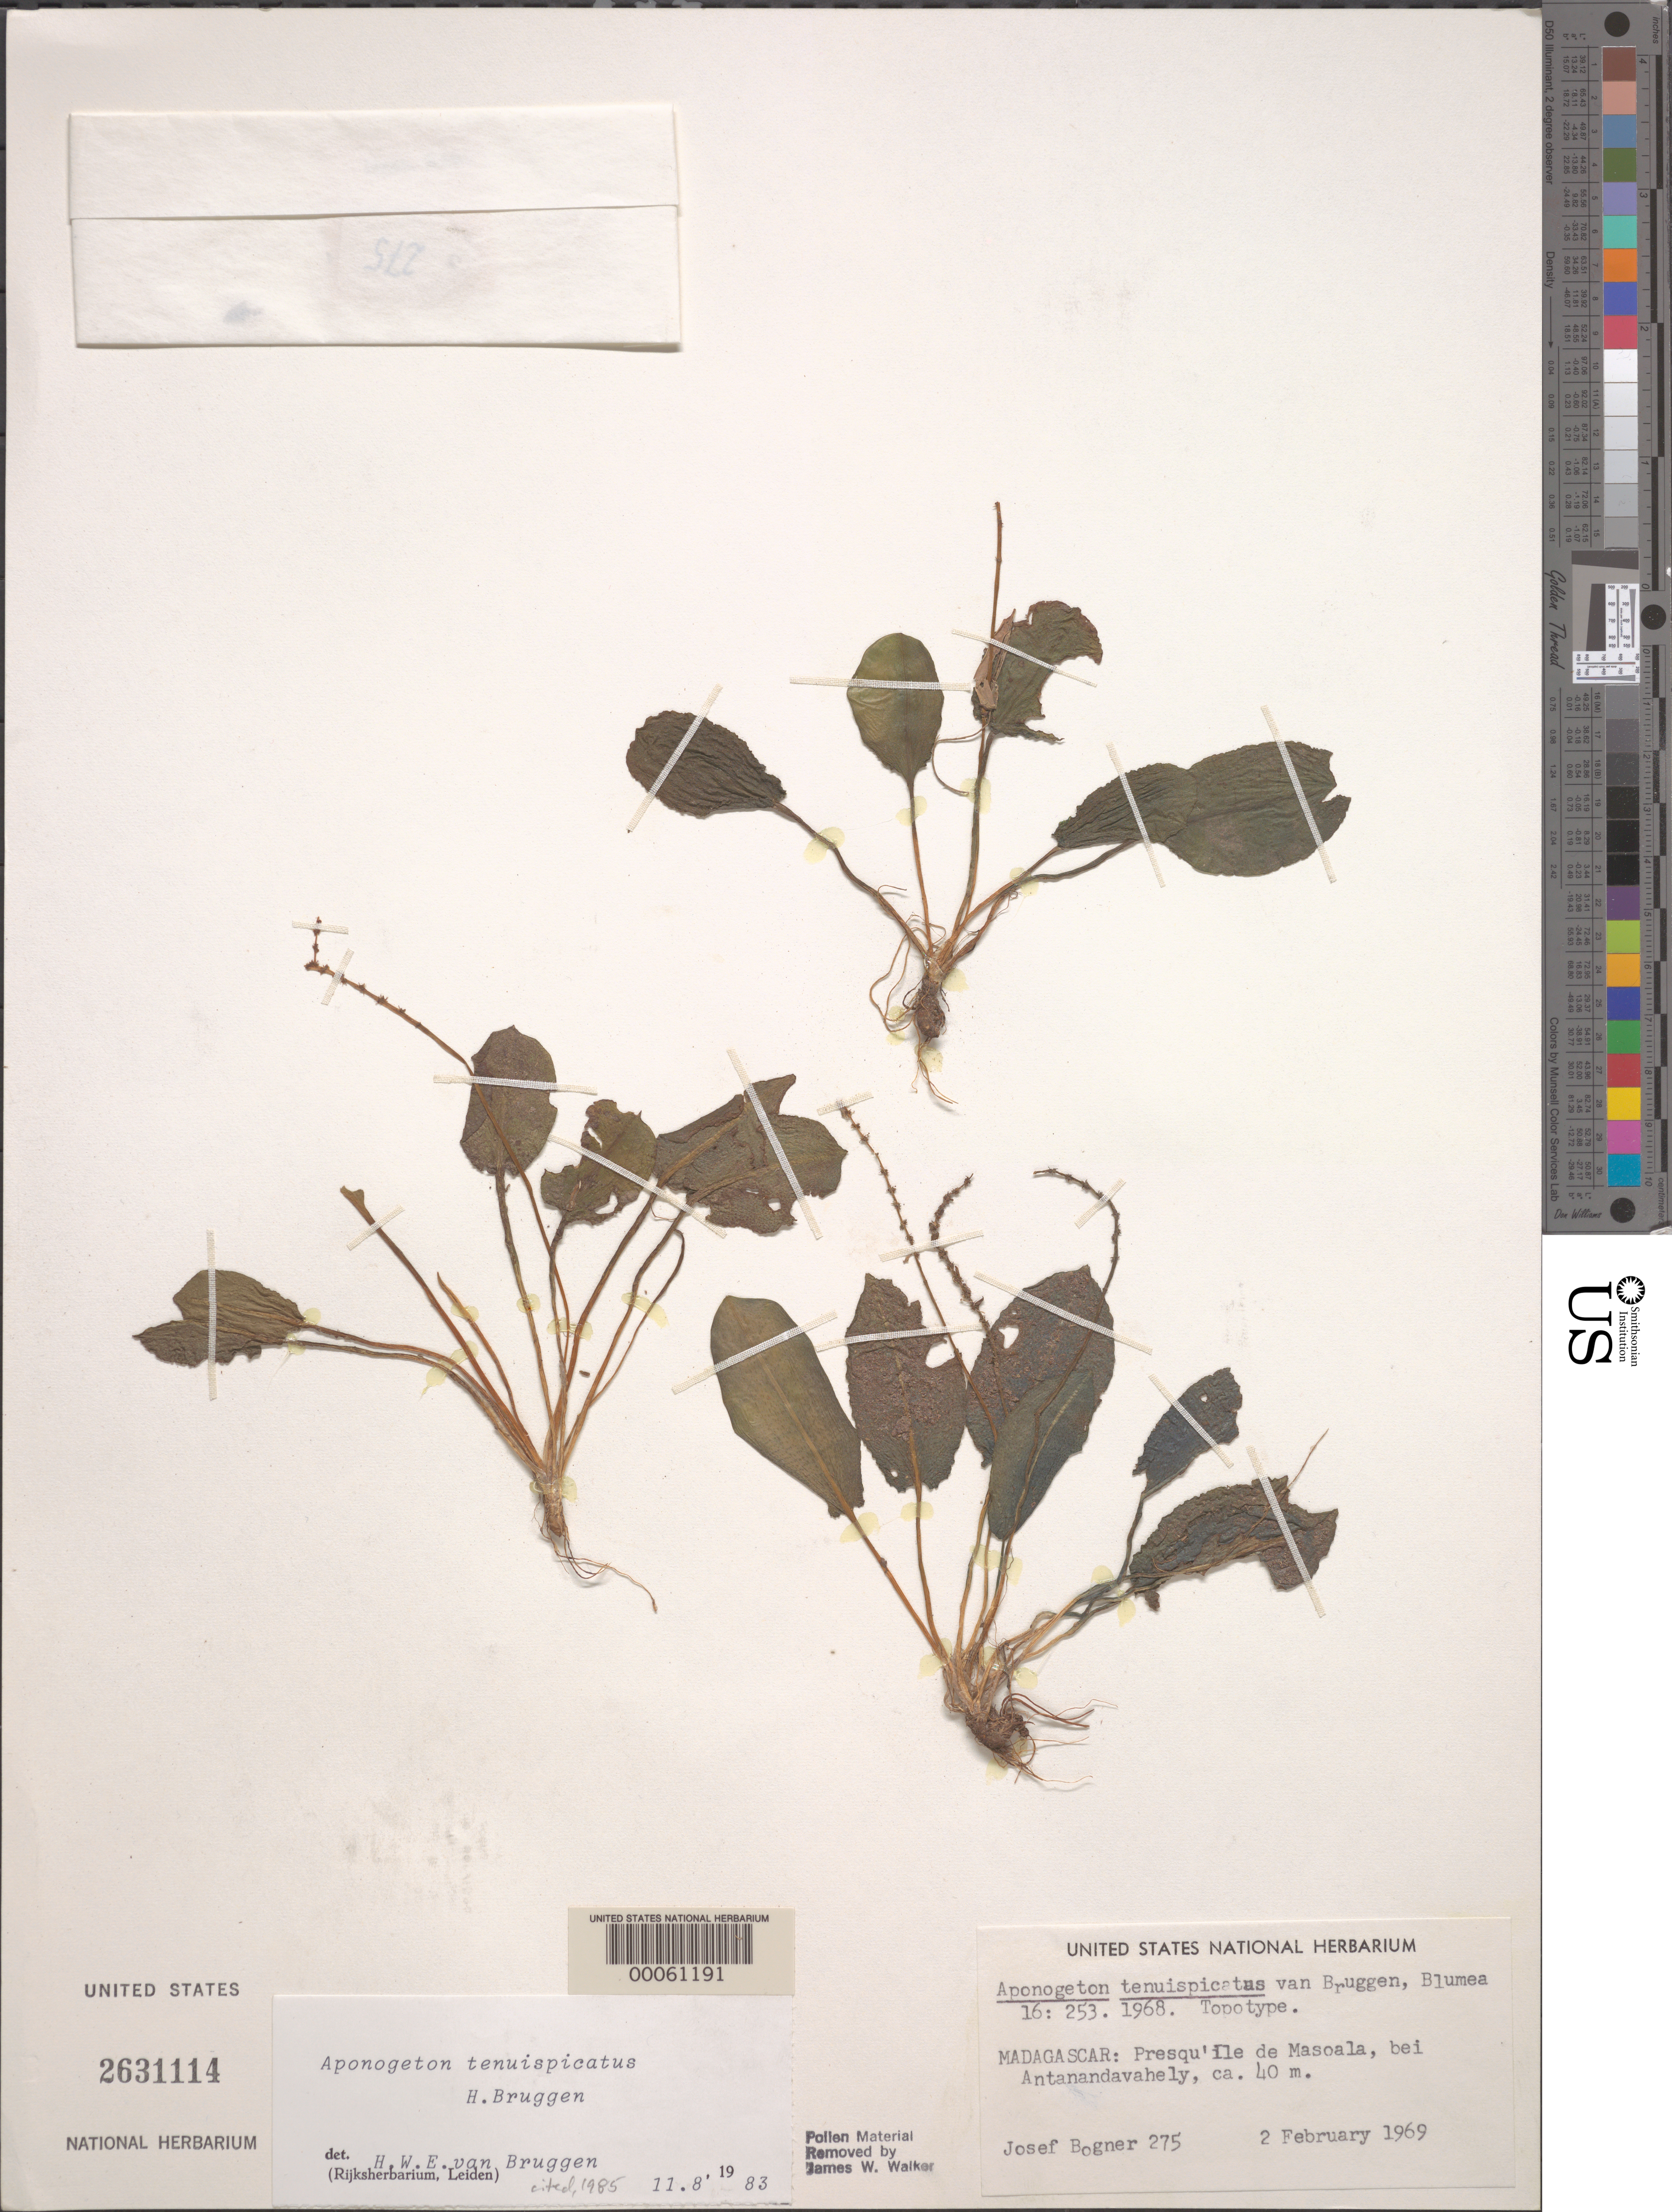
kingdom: Plantae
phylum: Tracheophyta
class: Liliopsida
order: Alismatales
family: Aponogetonaceae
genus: Aponogeton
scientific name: Aponogeton tenuispicatus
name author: H. Bruggen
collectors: J. Bogner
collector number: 275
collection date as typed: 02 Feb 1969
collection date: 1969-02-02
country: Madagascar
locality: Presqu'ile de masoala, near antanandavahely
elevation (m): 40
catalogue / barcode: US 2631114